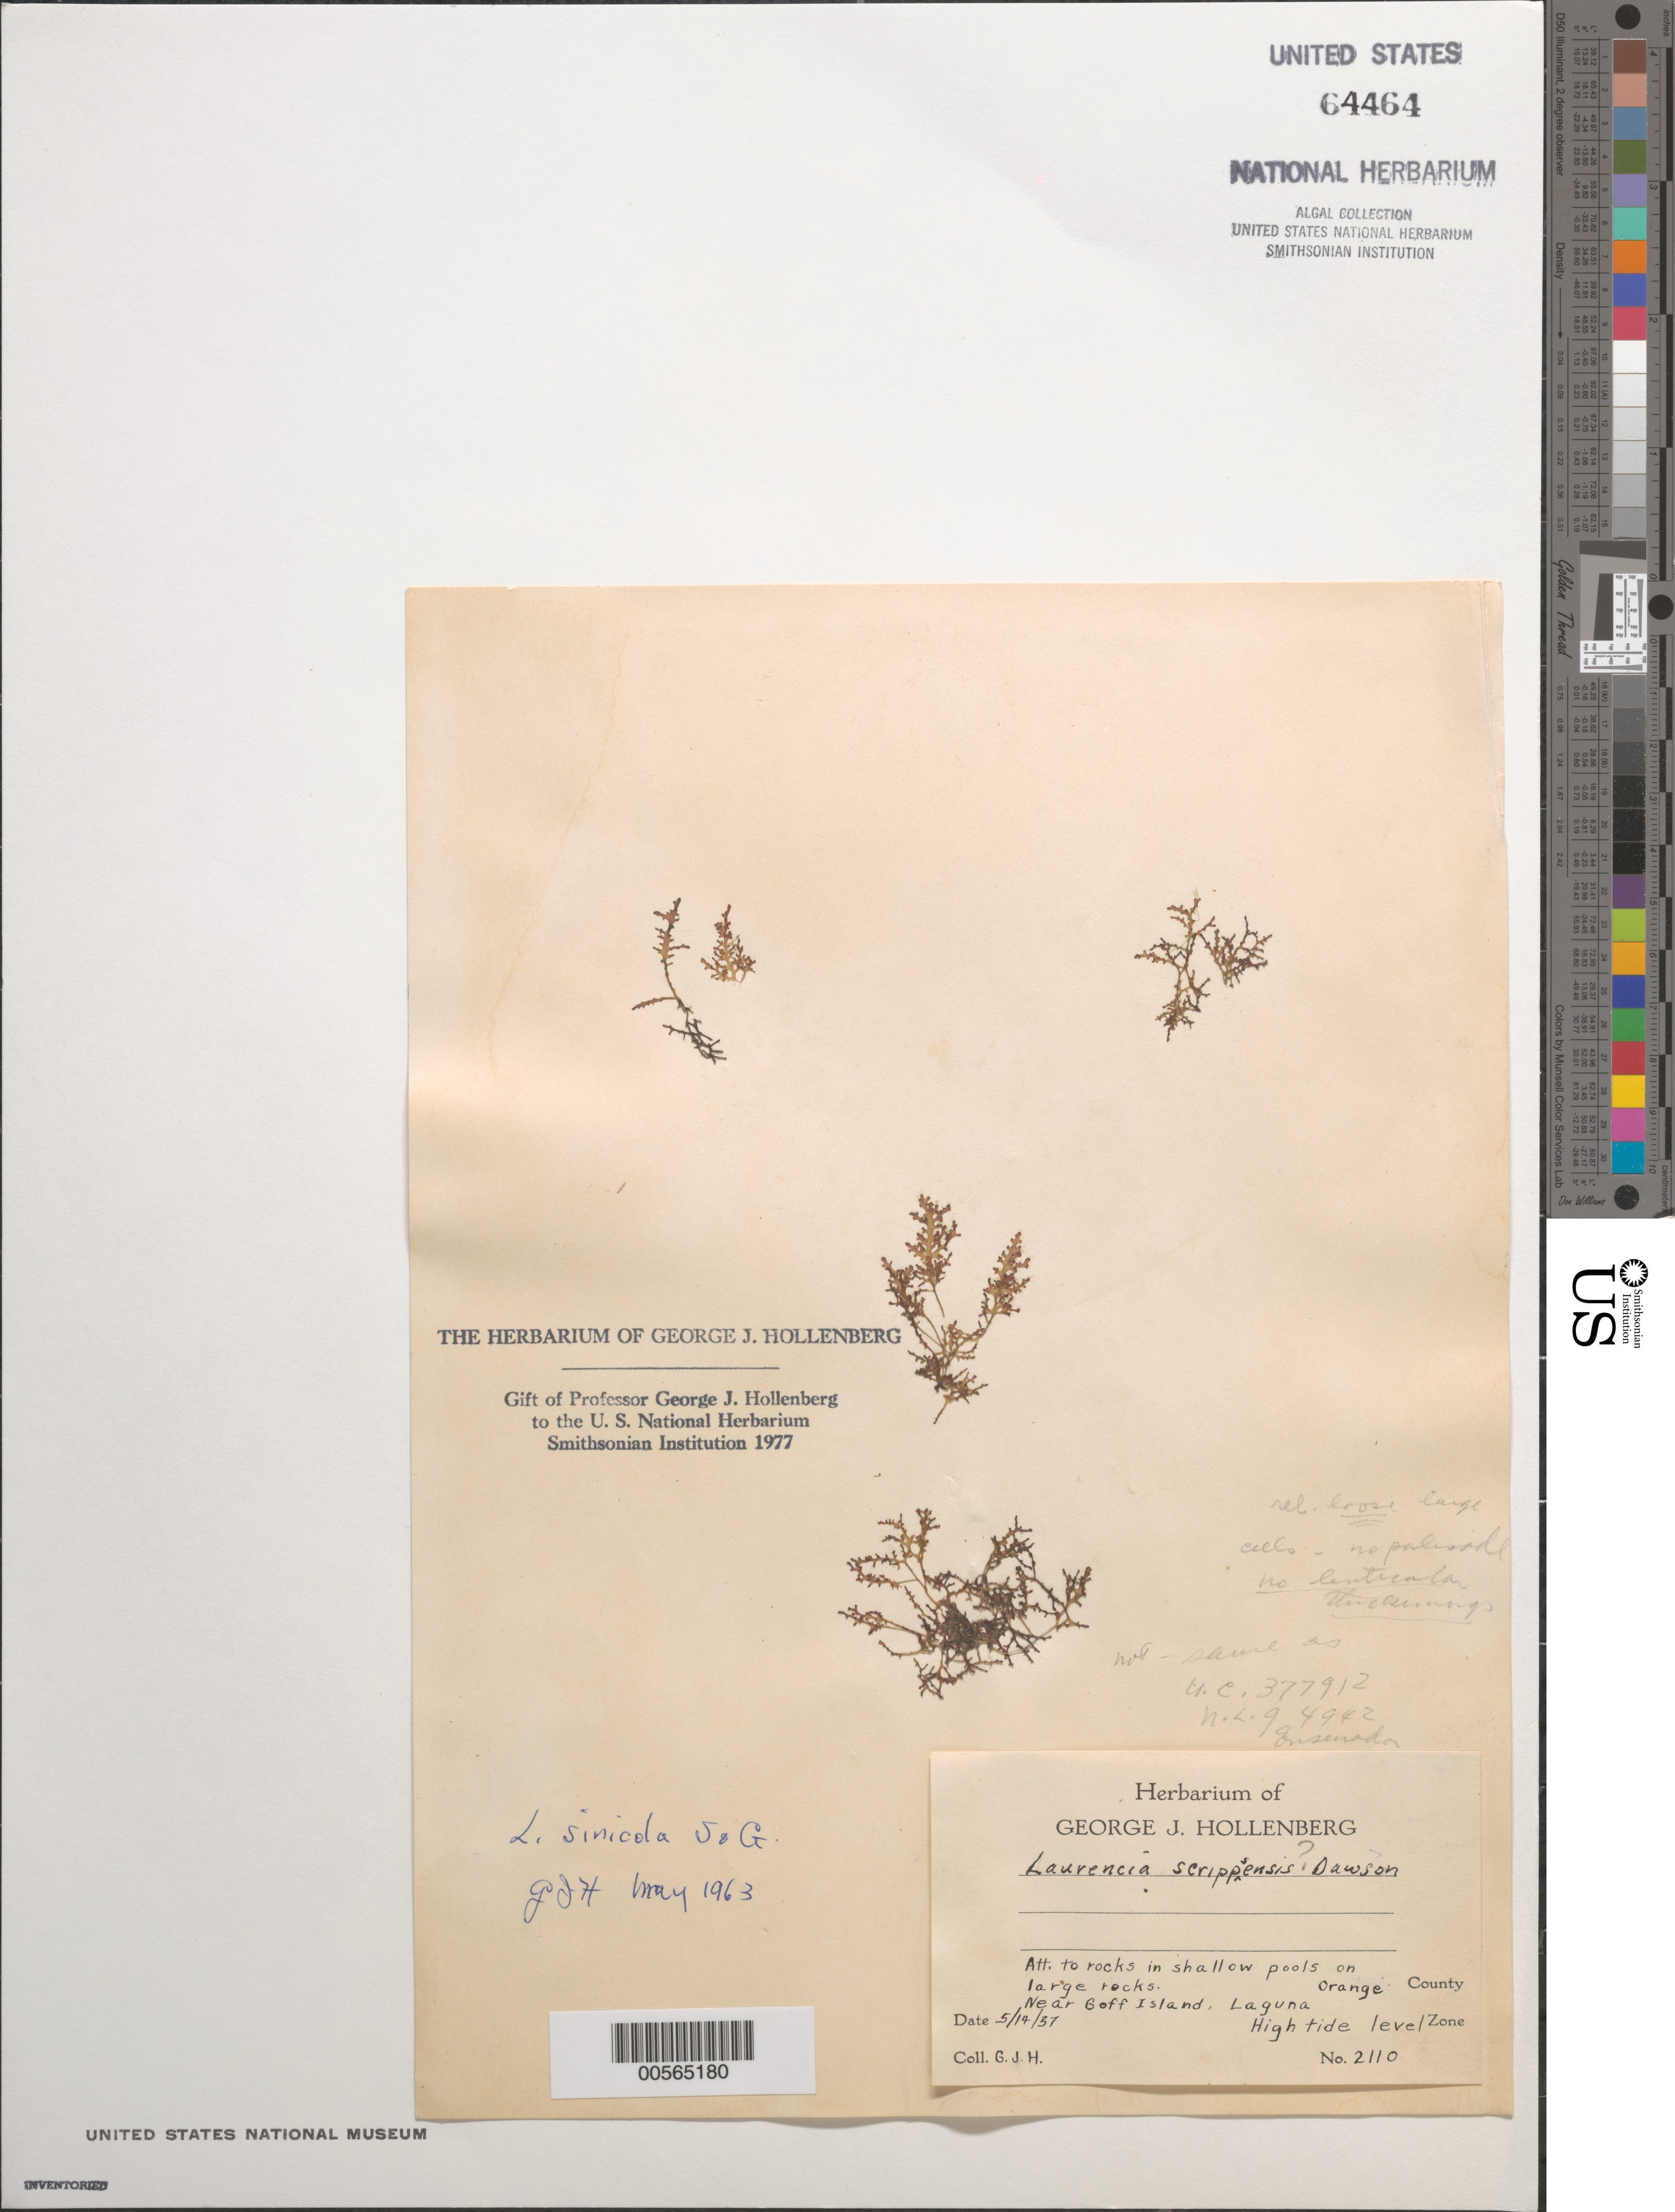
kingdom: Plantae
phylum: Rhodophyta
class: Florideophyceae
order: Ceramiales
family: Rhodomelaceae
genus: Osmundea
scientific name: Osmundea sinicola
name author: (Setchell & N.L. Gardner) K.W. Nam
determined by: Algae name updating Project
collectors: G. Hollenberg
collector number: GJH 2110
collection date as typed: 14 May 1937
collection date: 1937-05-14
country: United States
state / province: California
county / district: Orange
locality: Laguna, near Goff Island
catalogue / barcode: US 64464